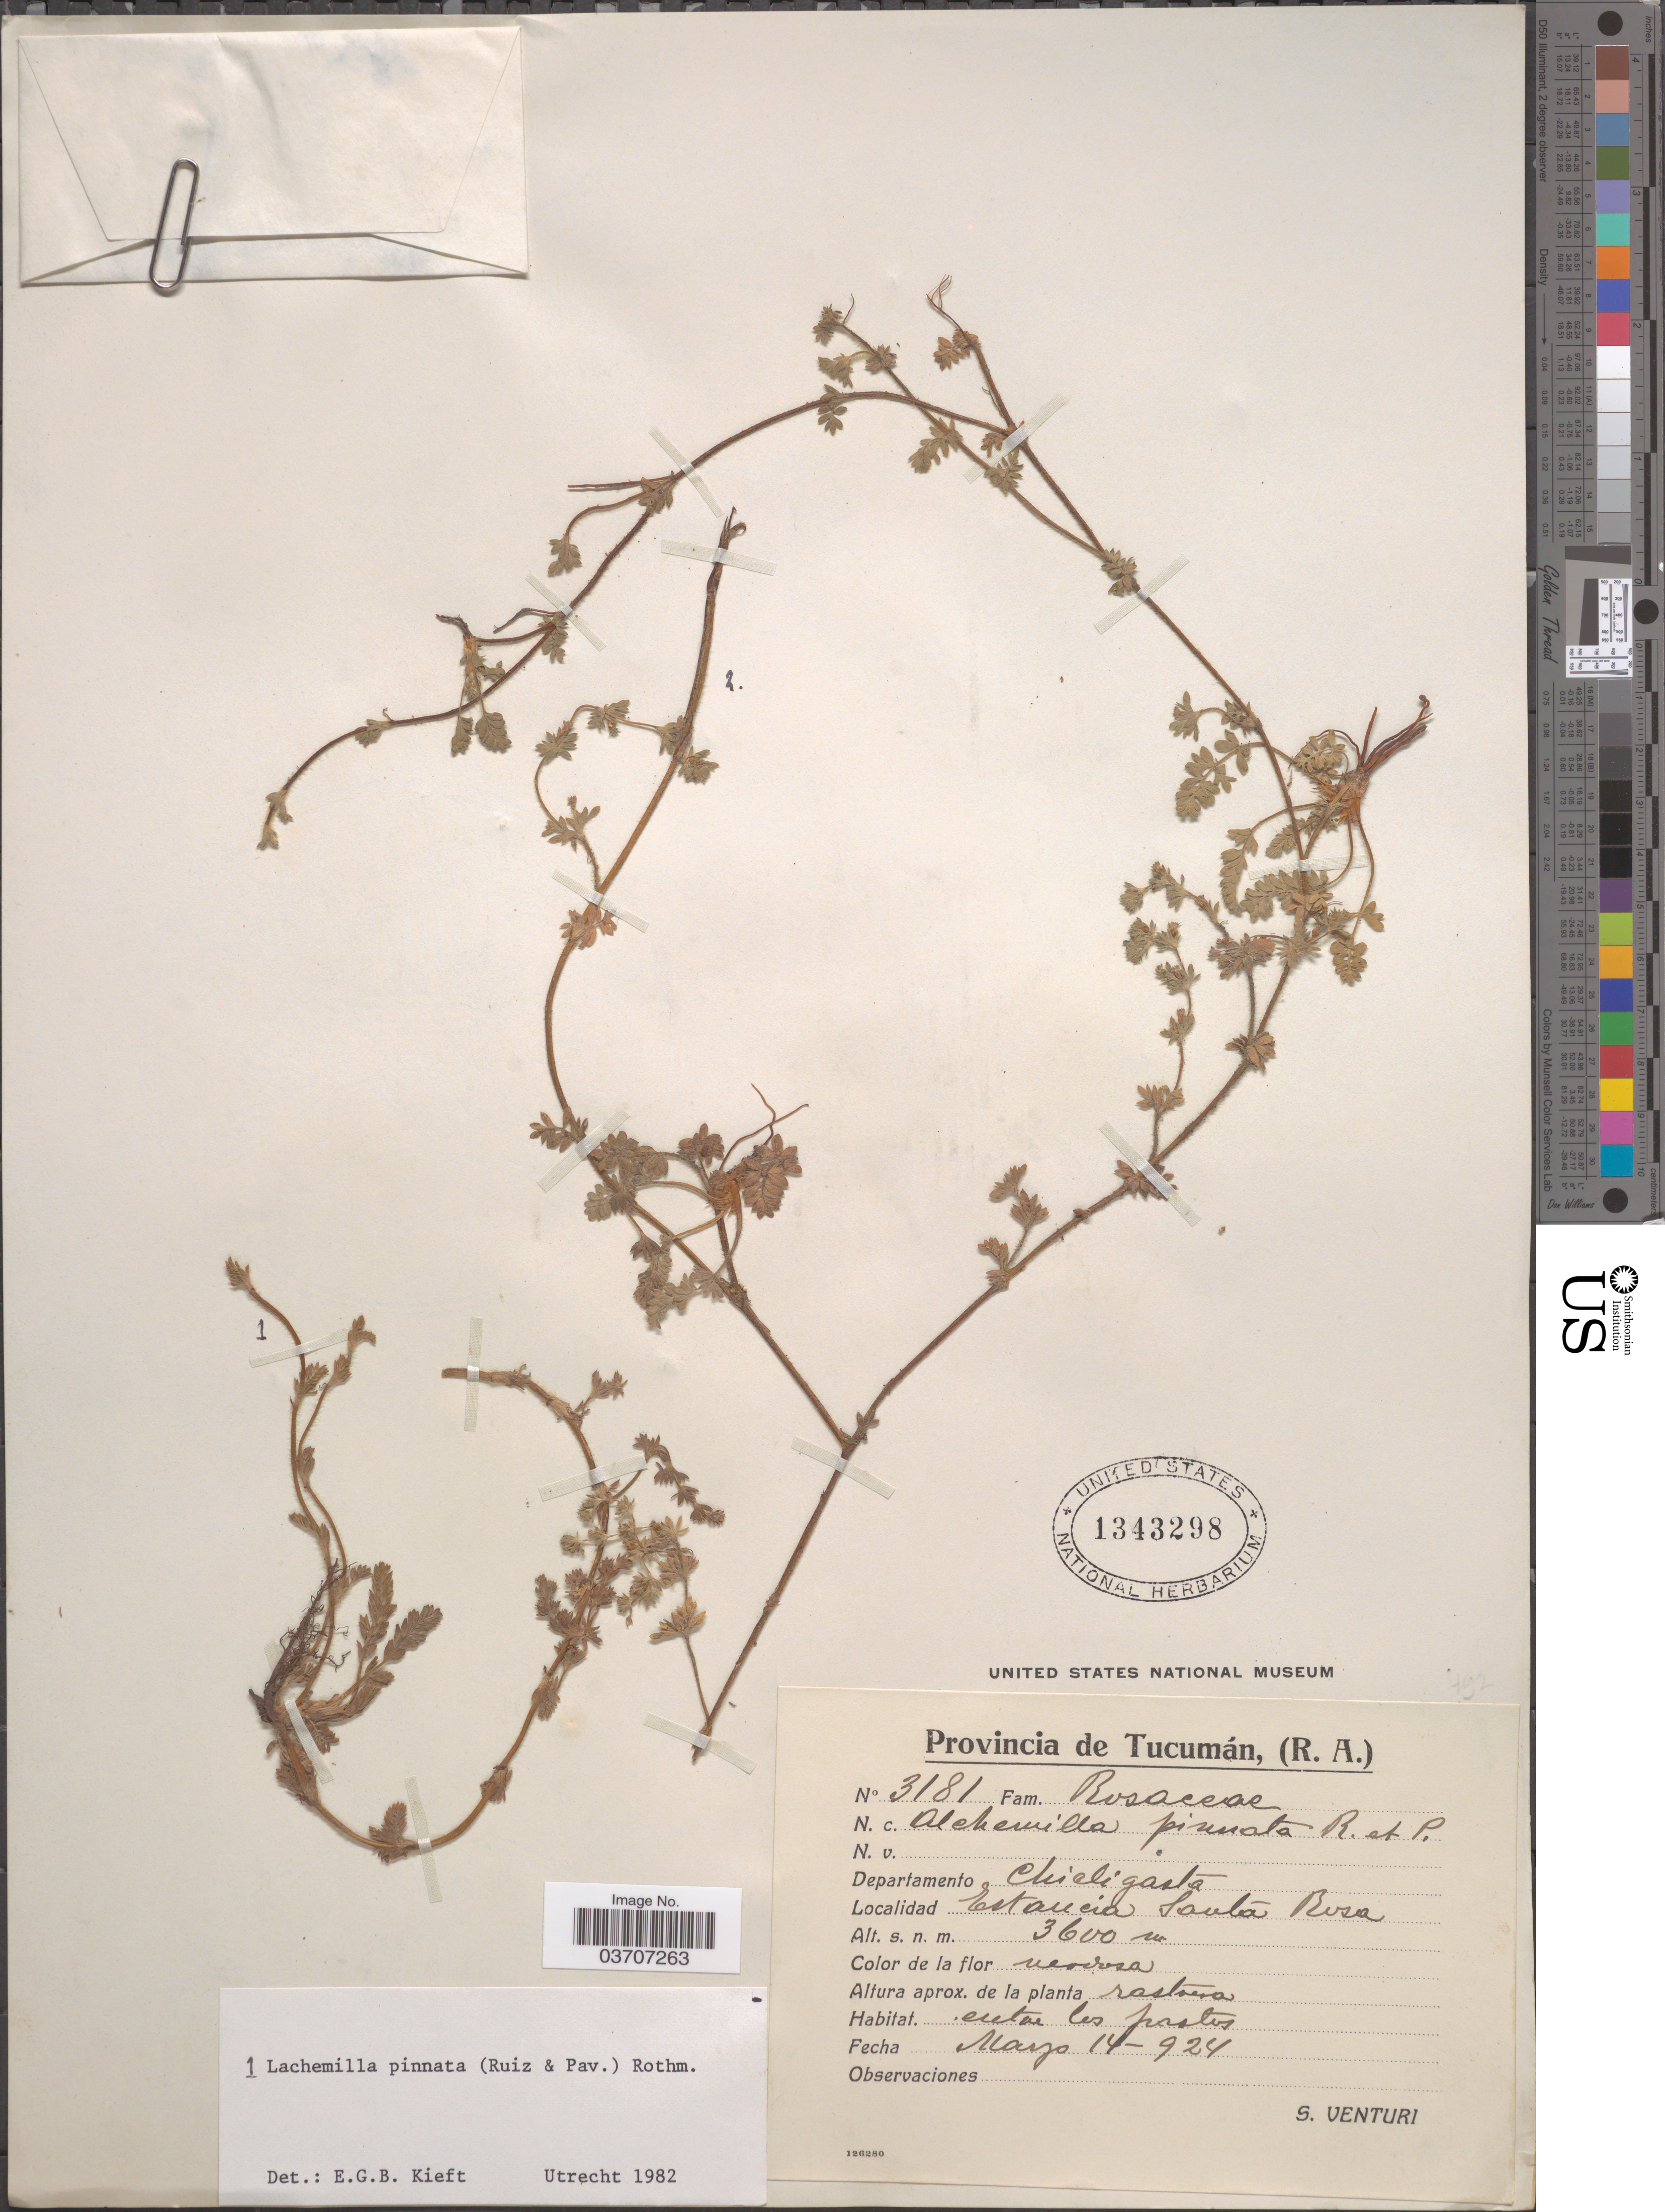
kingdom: Plantae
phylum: Tracheophyta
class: Magnoliopsida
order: Rosales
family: Rosaceae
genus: Lachemilla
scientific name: Lachemilla pinnata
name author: (Ruiz & Pav.) Rothm.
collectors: S. Venturi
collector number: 3181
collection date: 1924-03-14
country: Argentina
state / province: Tucuman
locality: Departamento Chicligasta. Estancia Santa Rosa.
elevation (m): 3600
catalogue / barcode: US 1343298